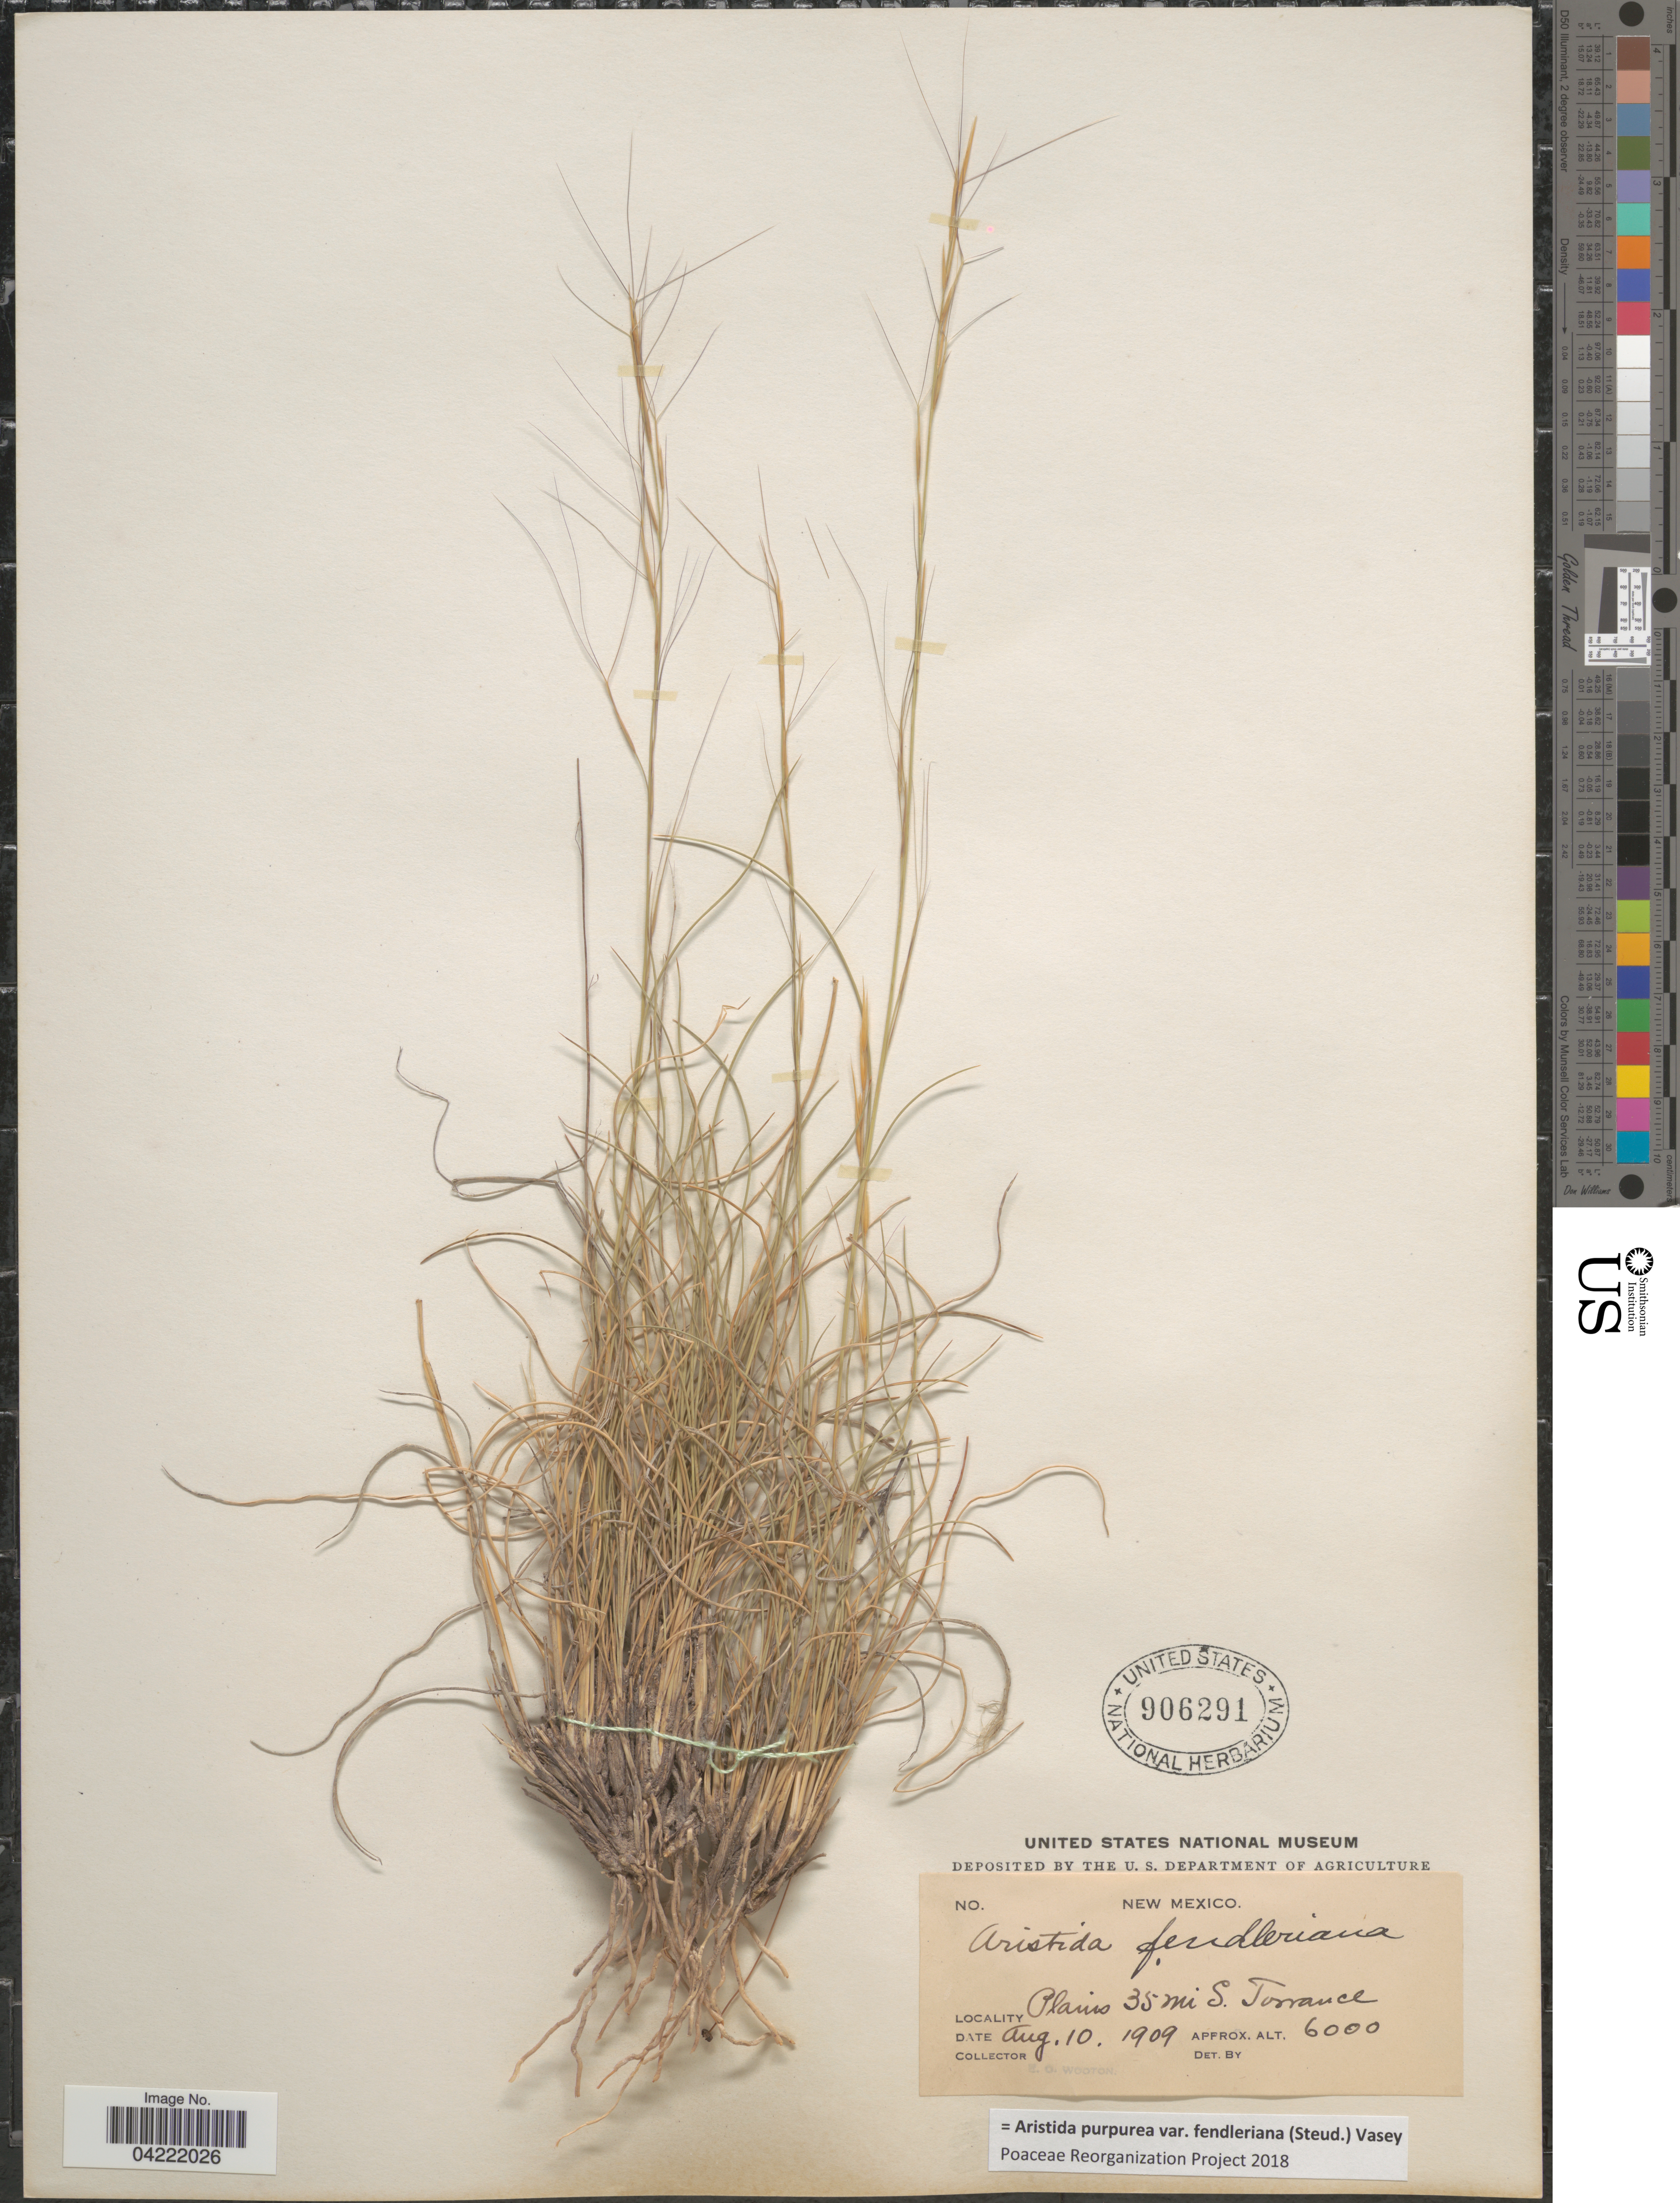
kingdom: Plantae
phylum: Tracheophyta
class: Liliopsida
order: Poales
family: Poaceae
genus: Aristida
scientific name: Aristida purpurea var. fendleriana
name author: (Steud.) Vasey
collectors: E. O. Wooton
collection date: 1909-08-10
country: United States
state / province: New Mexico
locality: Plains 35 mi S. Torrance.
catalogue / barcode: US 906291